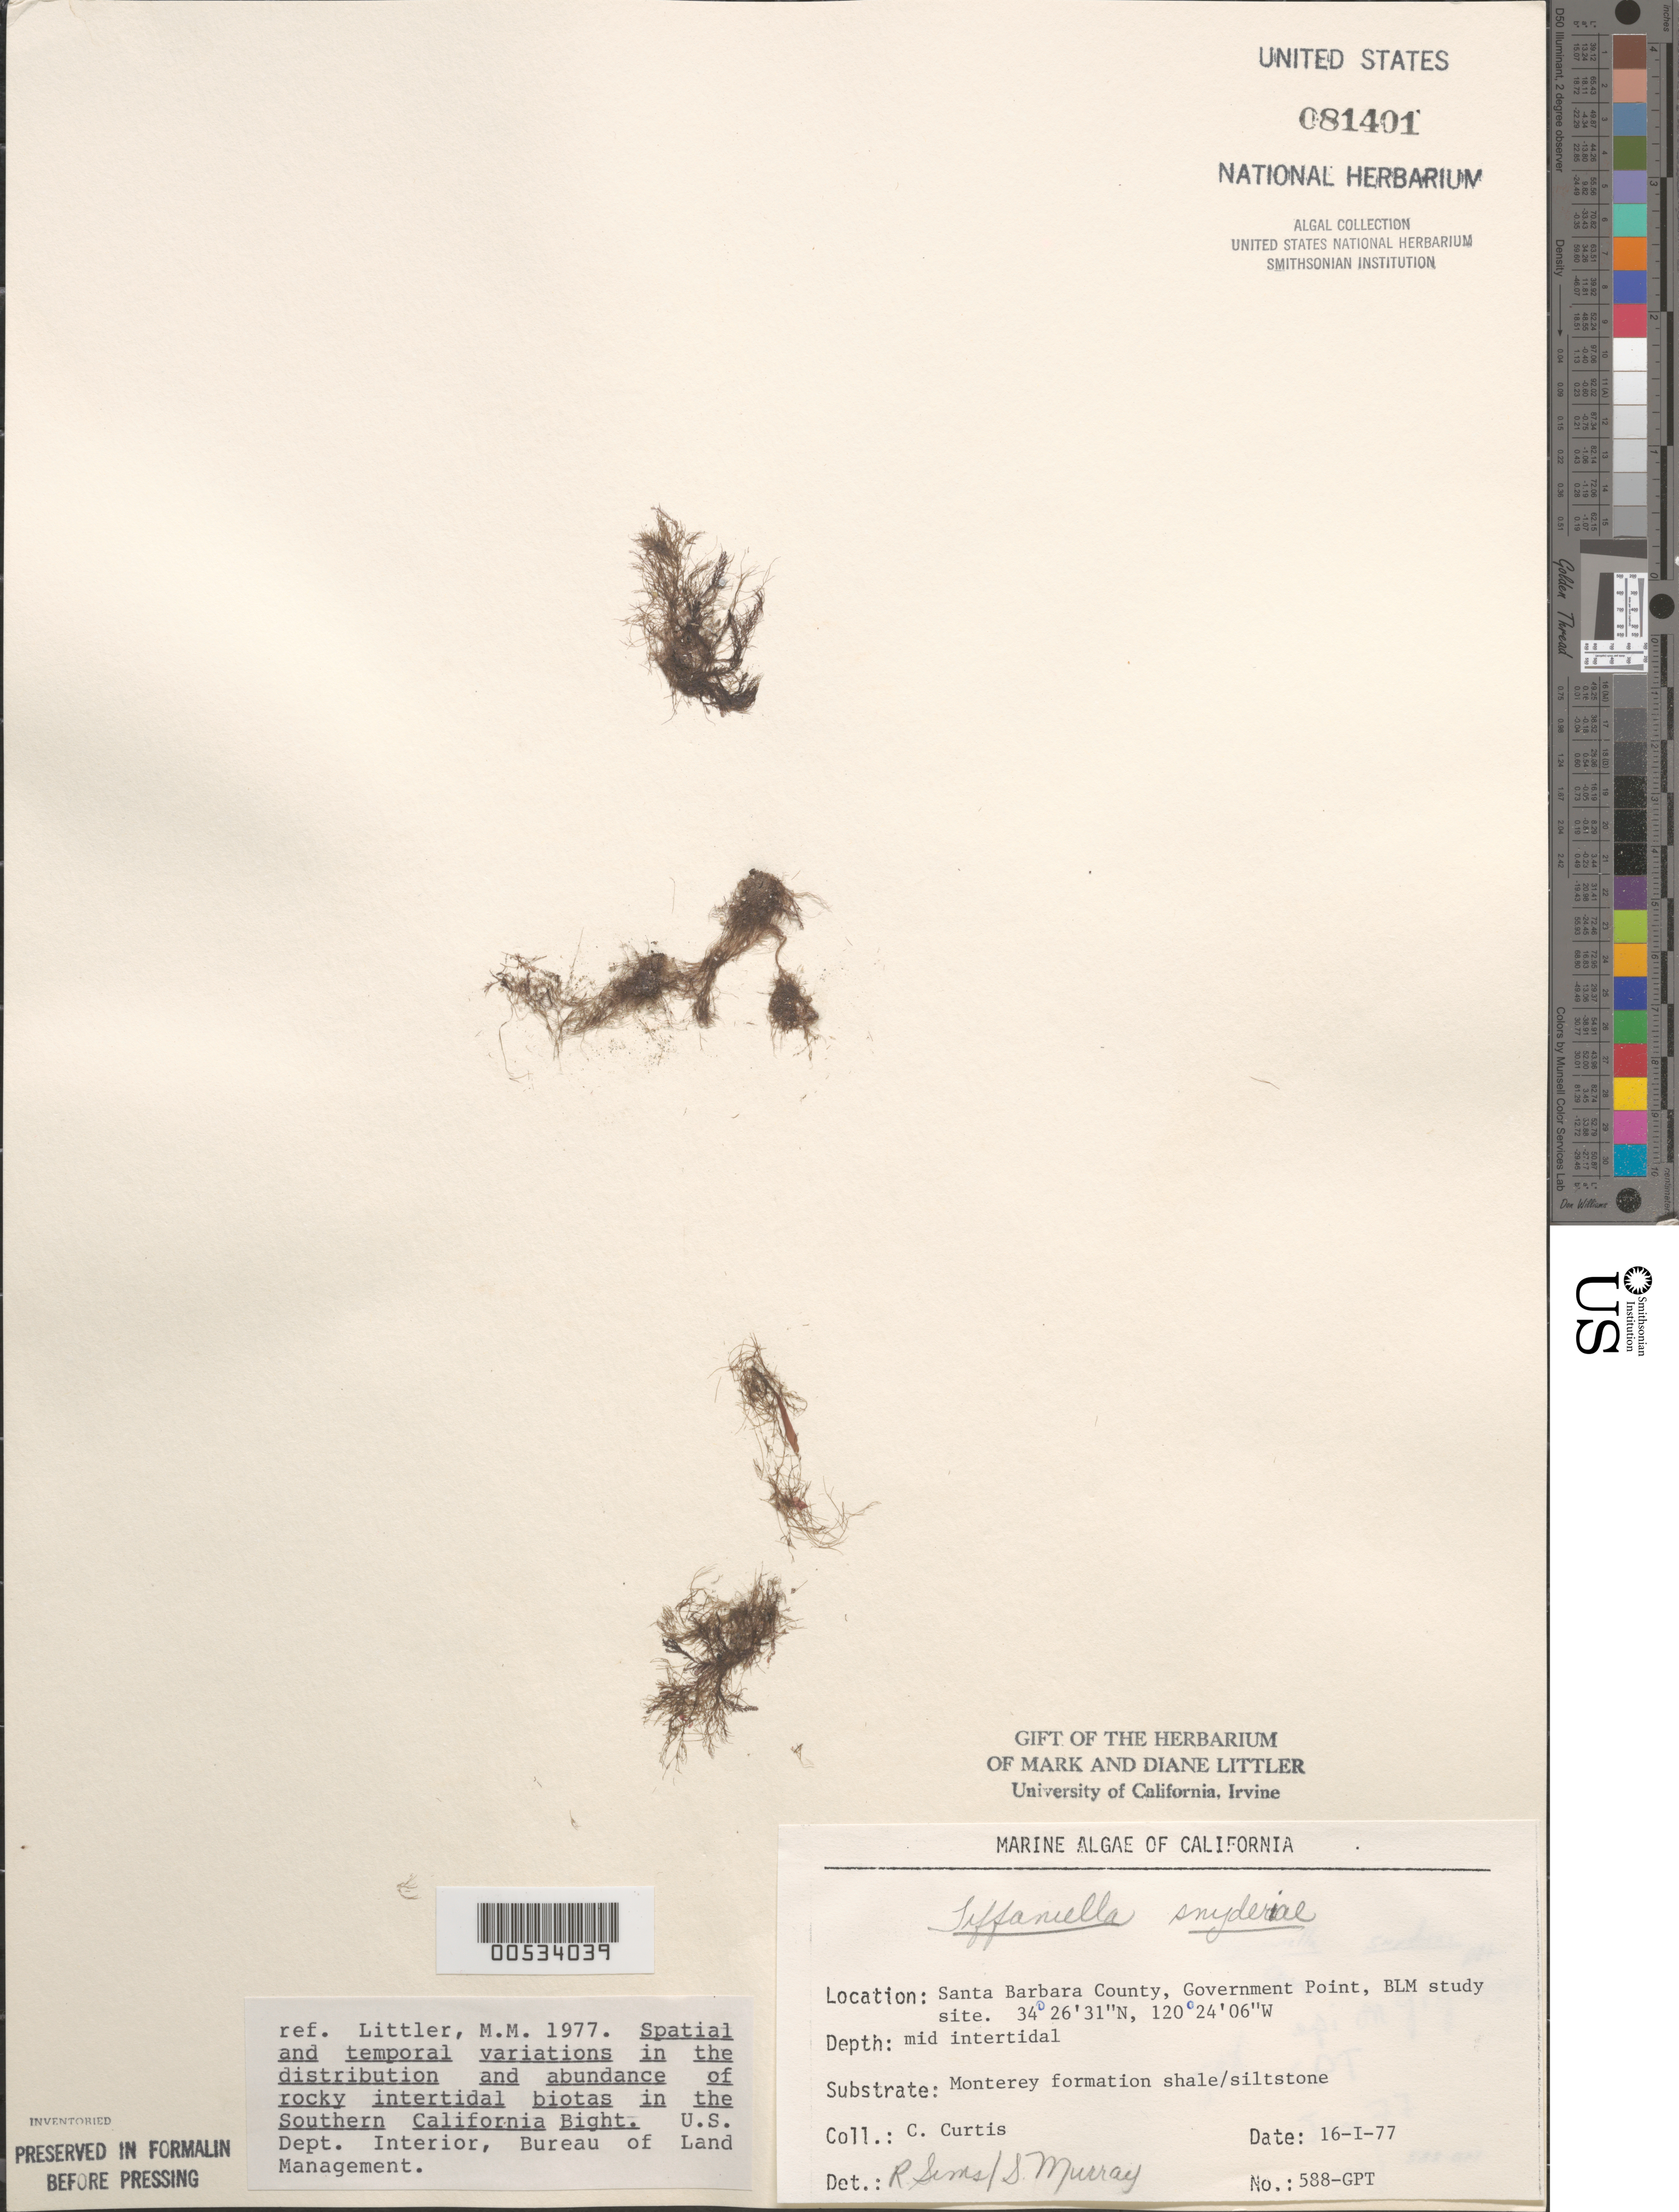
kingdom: Plantae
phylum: Rhodophyta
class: Florideophyceae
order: Ceramiales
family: Wrangeliaceae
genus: Tiffaniella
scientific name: Tiffaniella snyderae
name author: (Farl.) I.A. Abbott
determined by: Sims, Robert H.; Murray, S. N.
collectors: C. Curtis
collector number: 588-gpt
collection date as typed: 16 Jan 1977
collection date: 1977-01-16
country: United States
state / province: California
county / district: Santa Barbara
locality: Government Point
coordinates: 34 26'31"N, 120 24'06"W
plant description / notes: BLM-SOCALBIGHT Rocky Intertidal Survey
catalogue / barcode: US 81401